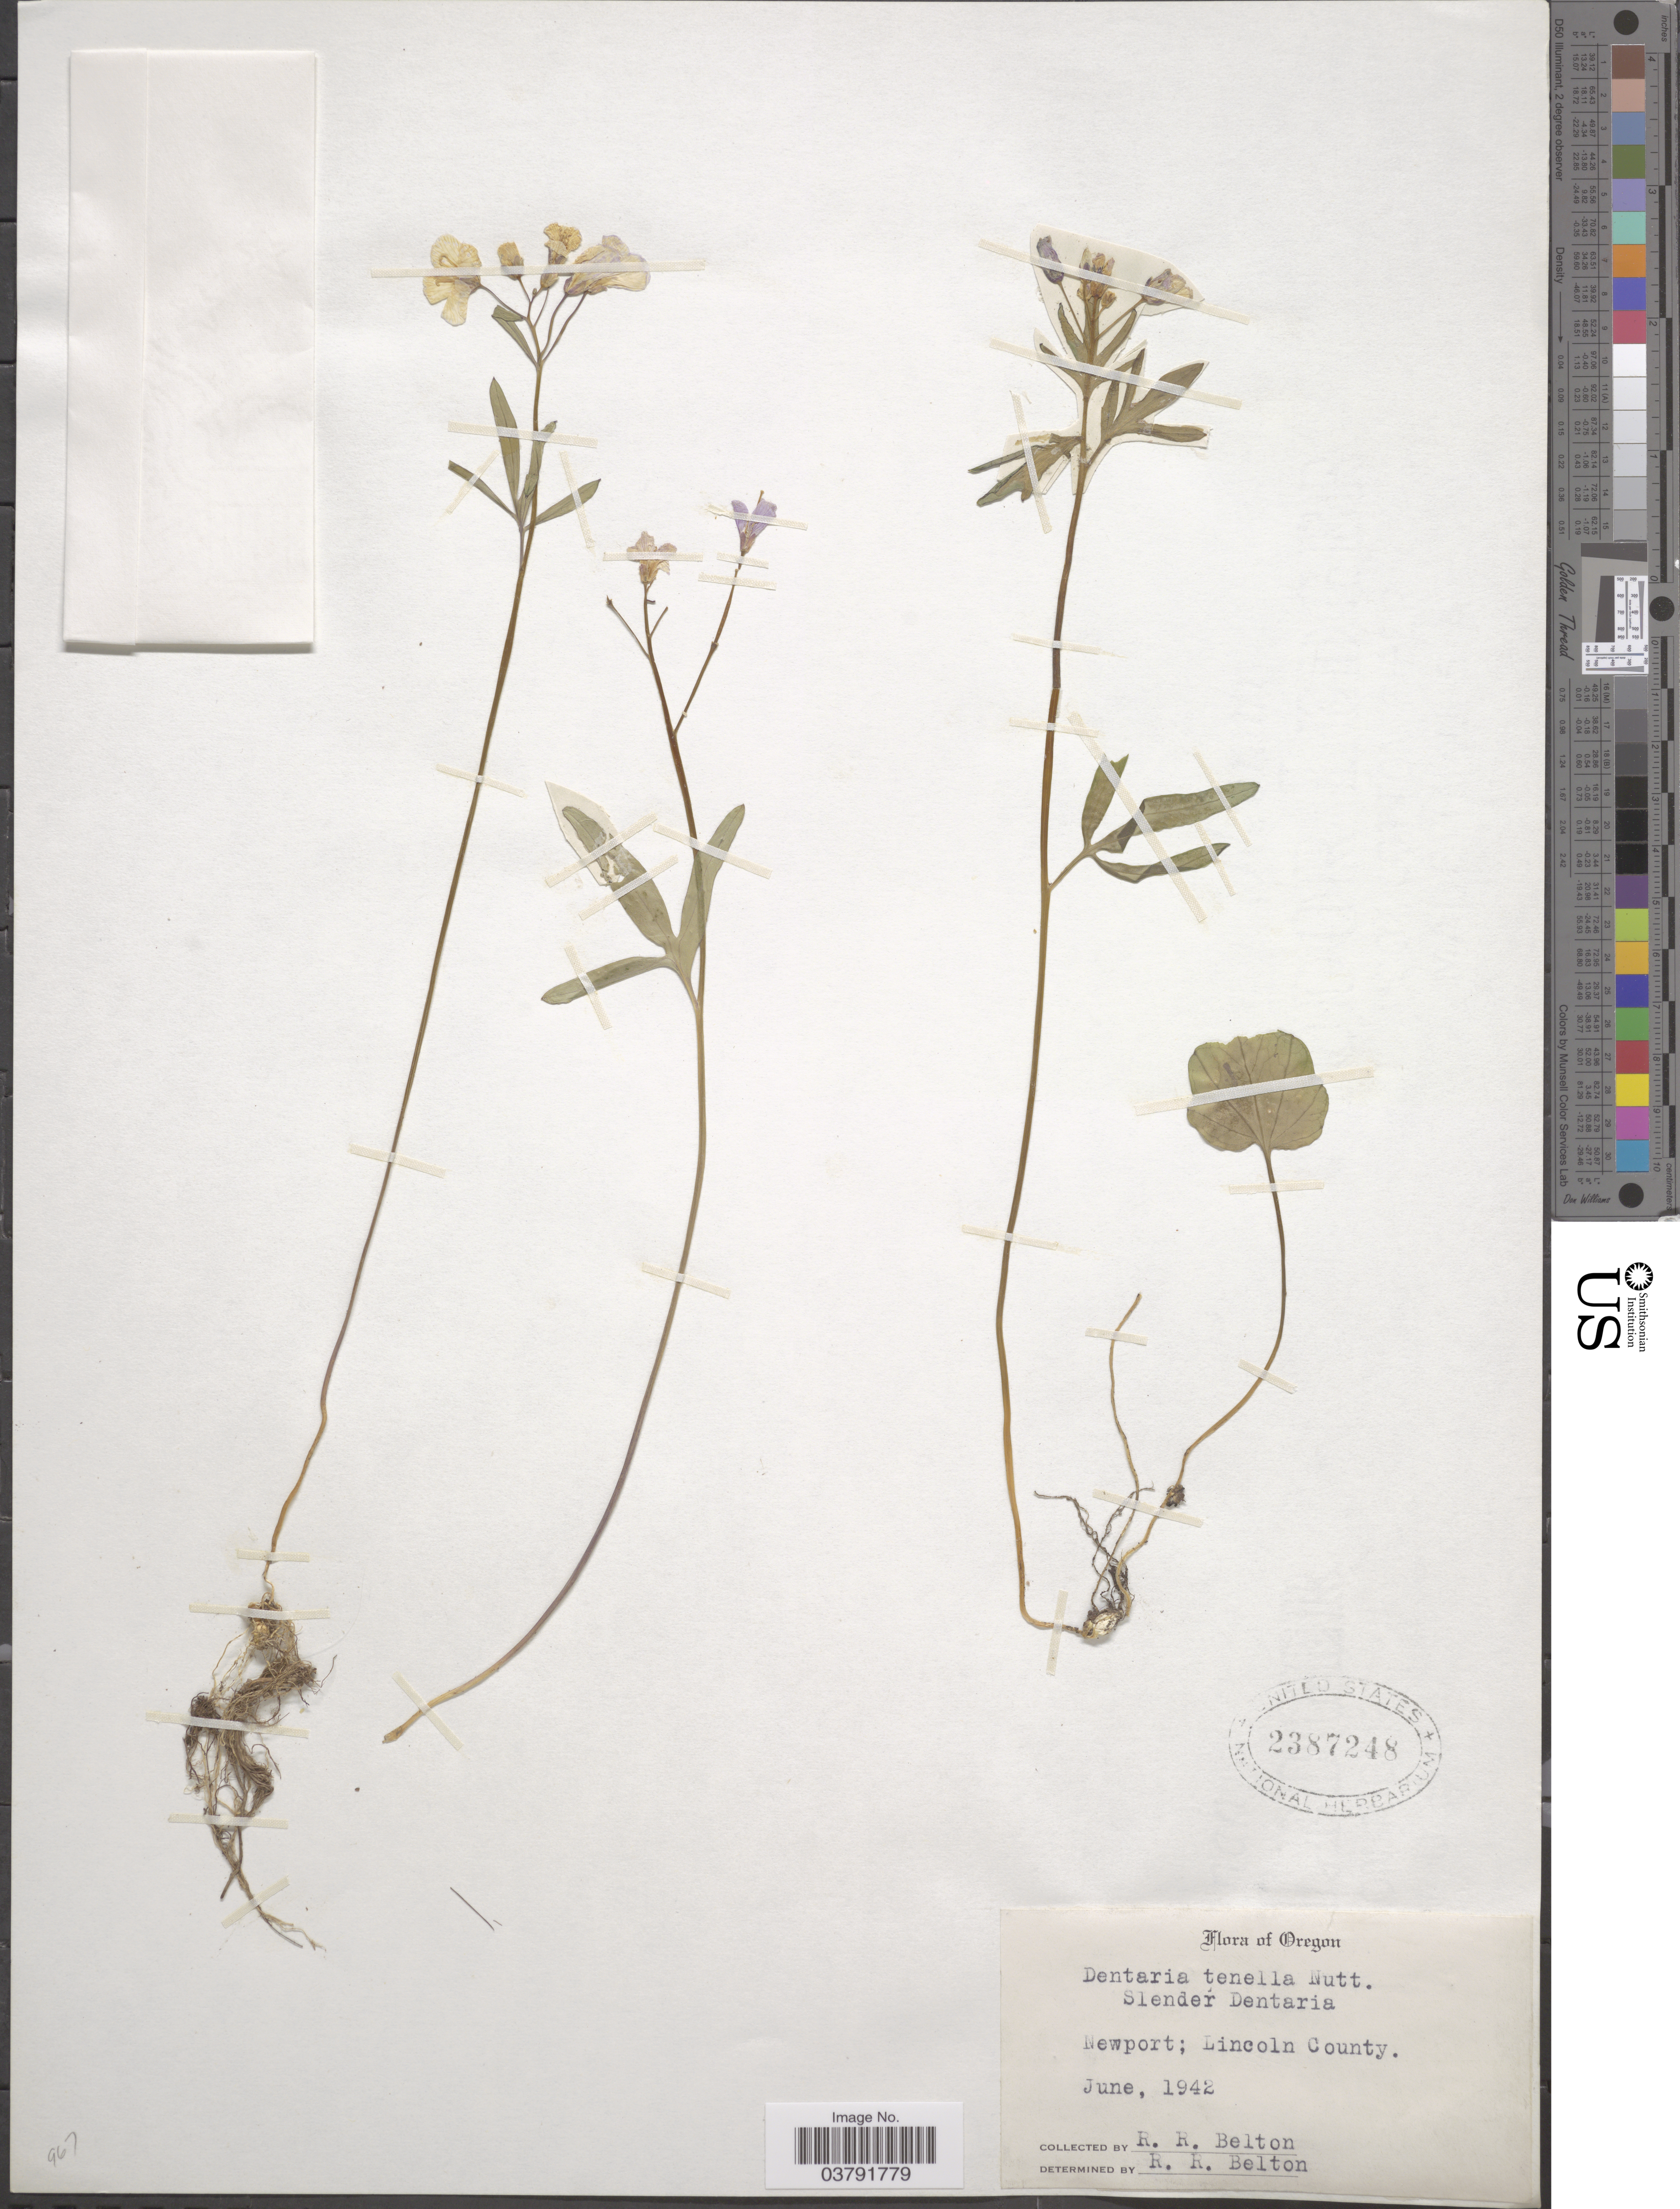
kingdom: Plantae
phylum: Tracheophyta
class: Magnoliopsida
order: Brassicales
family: Brassicaceae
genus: Dentaria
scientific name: Dentaria tenella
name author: Pursh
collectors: R. Belton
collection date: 1942-06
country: United States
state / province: Oregon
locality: Newport; Lincoln County.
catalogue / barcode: US 2387248